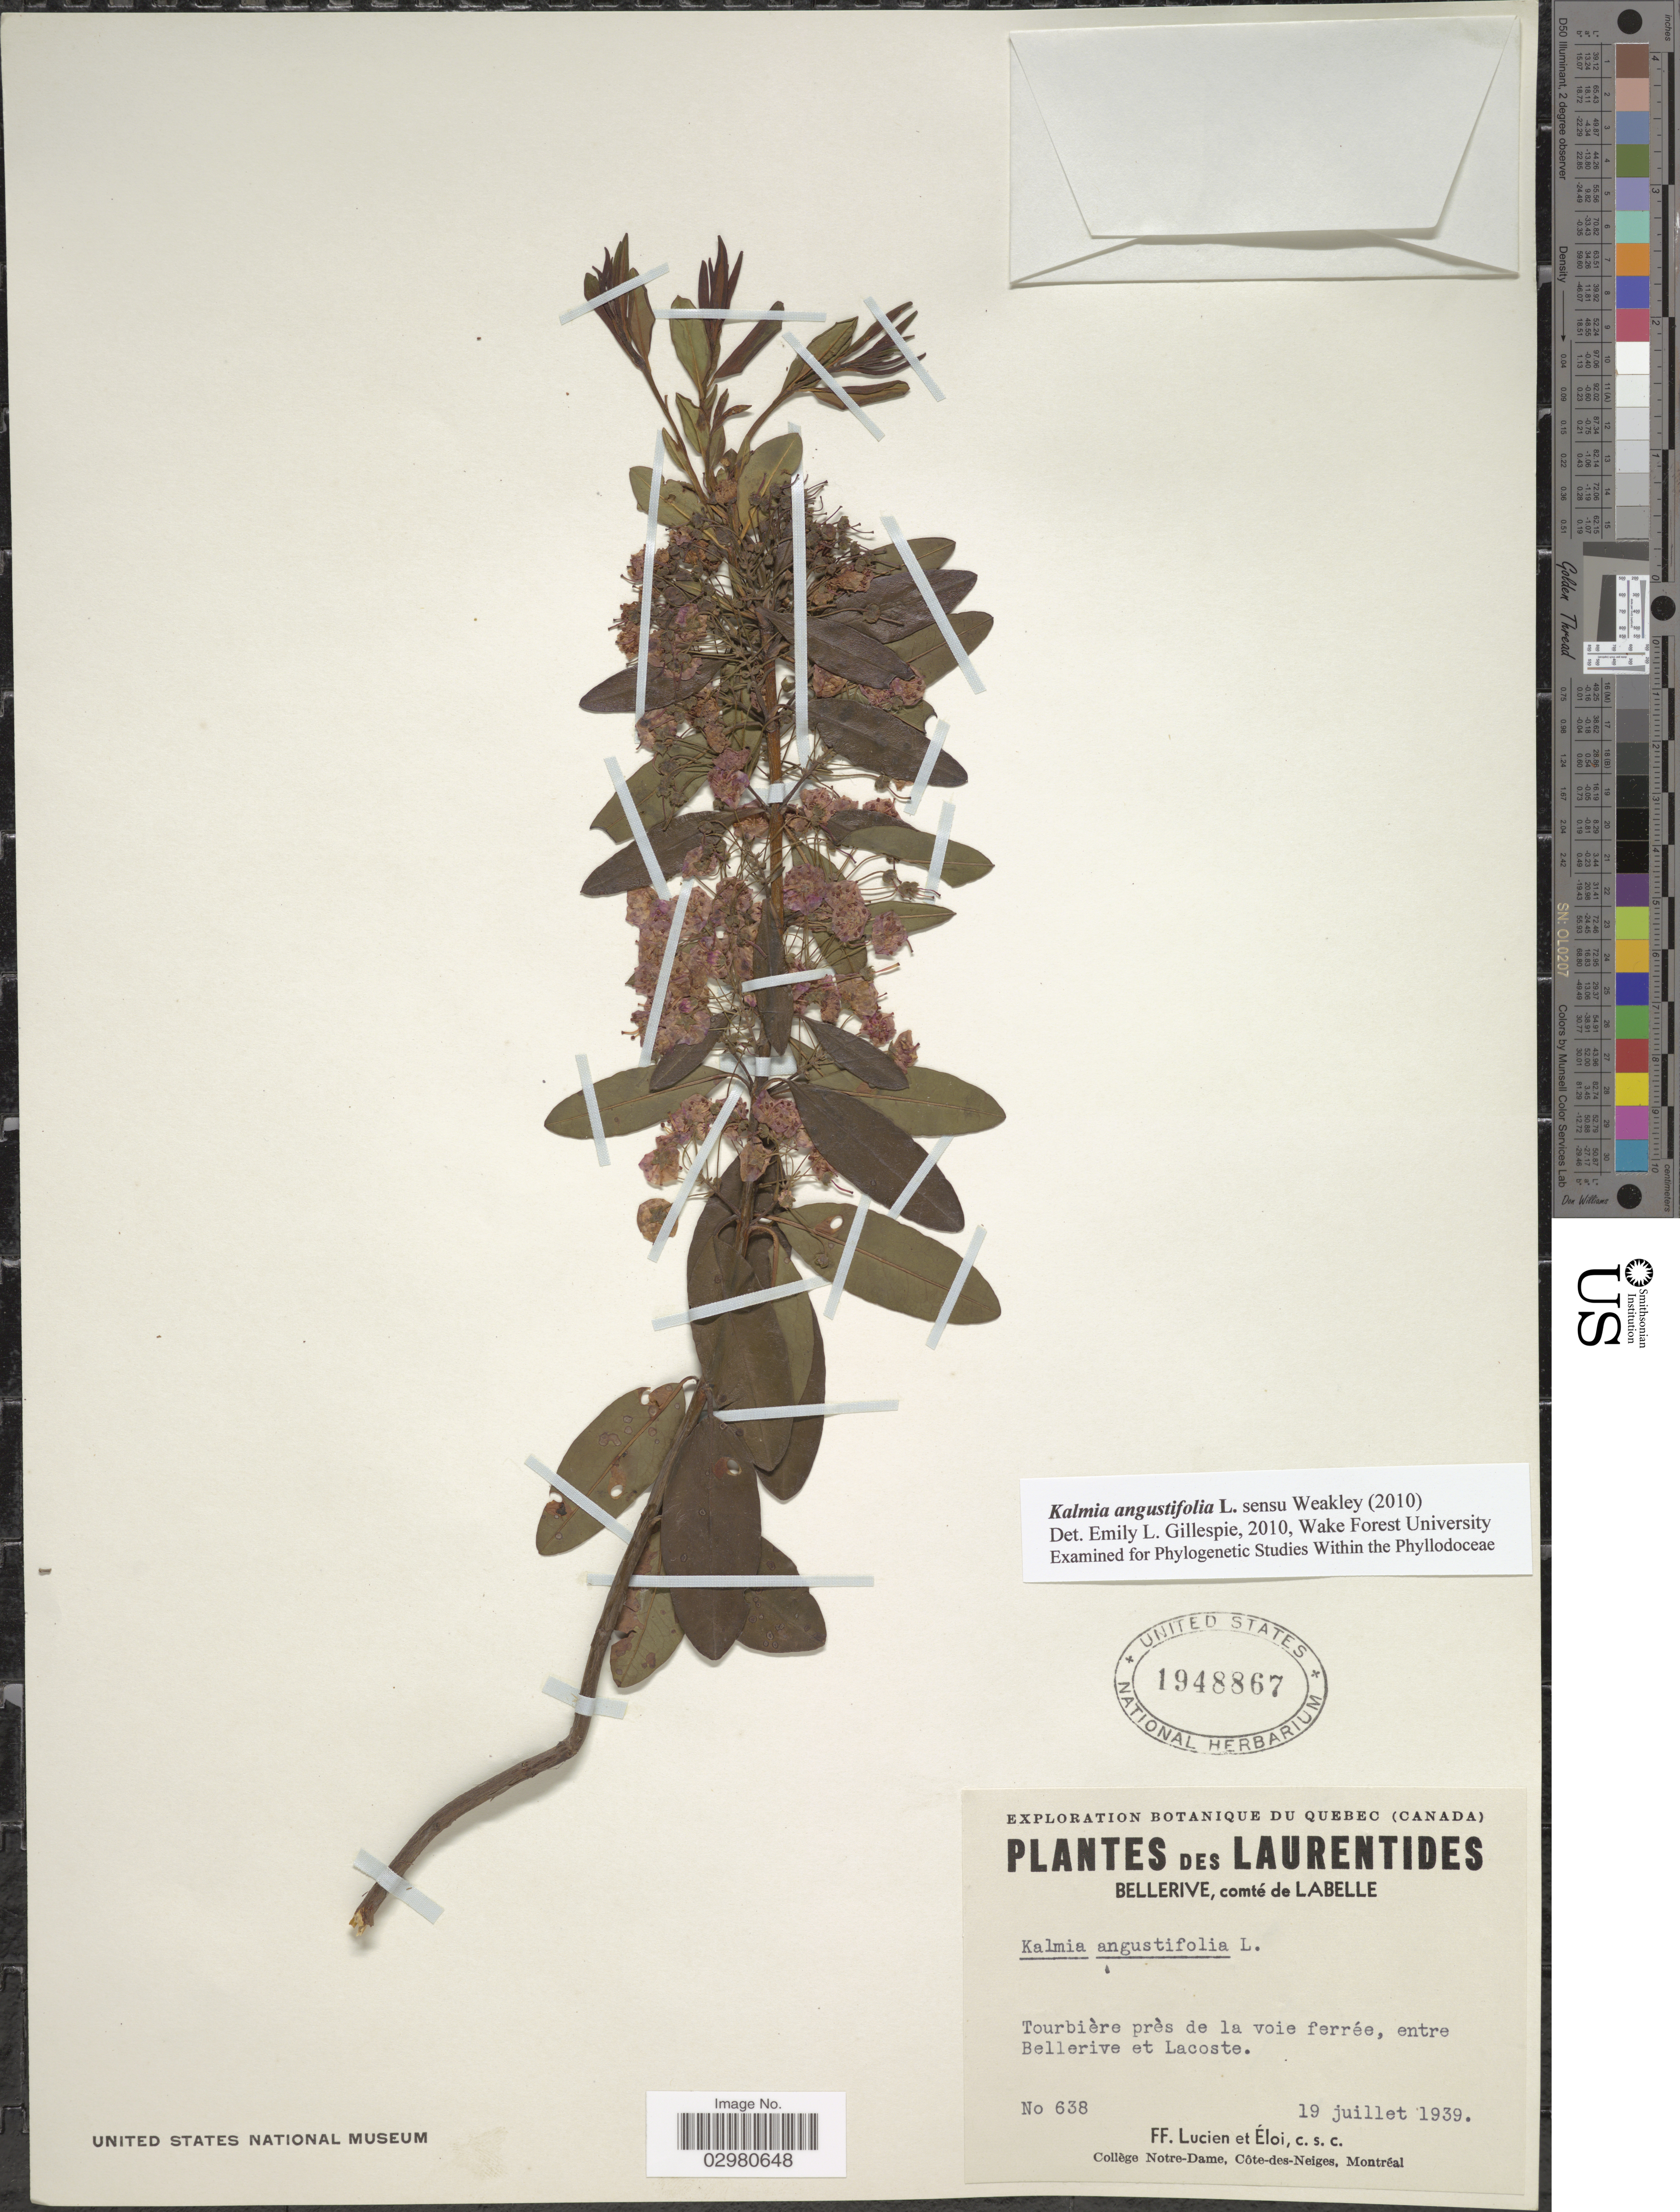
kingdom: Plantae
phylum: Tracheophyta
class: Magnoliopsida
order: Ericales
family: Ericaceae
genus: Kalmia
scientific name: Kalmia angustifolia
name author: L.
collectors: F. Lucien & Éloi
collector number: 638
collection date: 1939-07-19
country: Canada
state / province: Quebec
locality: Laurentides. Bellerive, comté de Labelle. Tourbière près de la voie ferrée, entre Bellerive et Lacoste.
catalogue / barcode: US 1948867